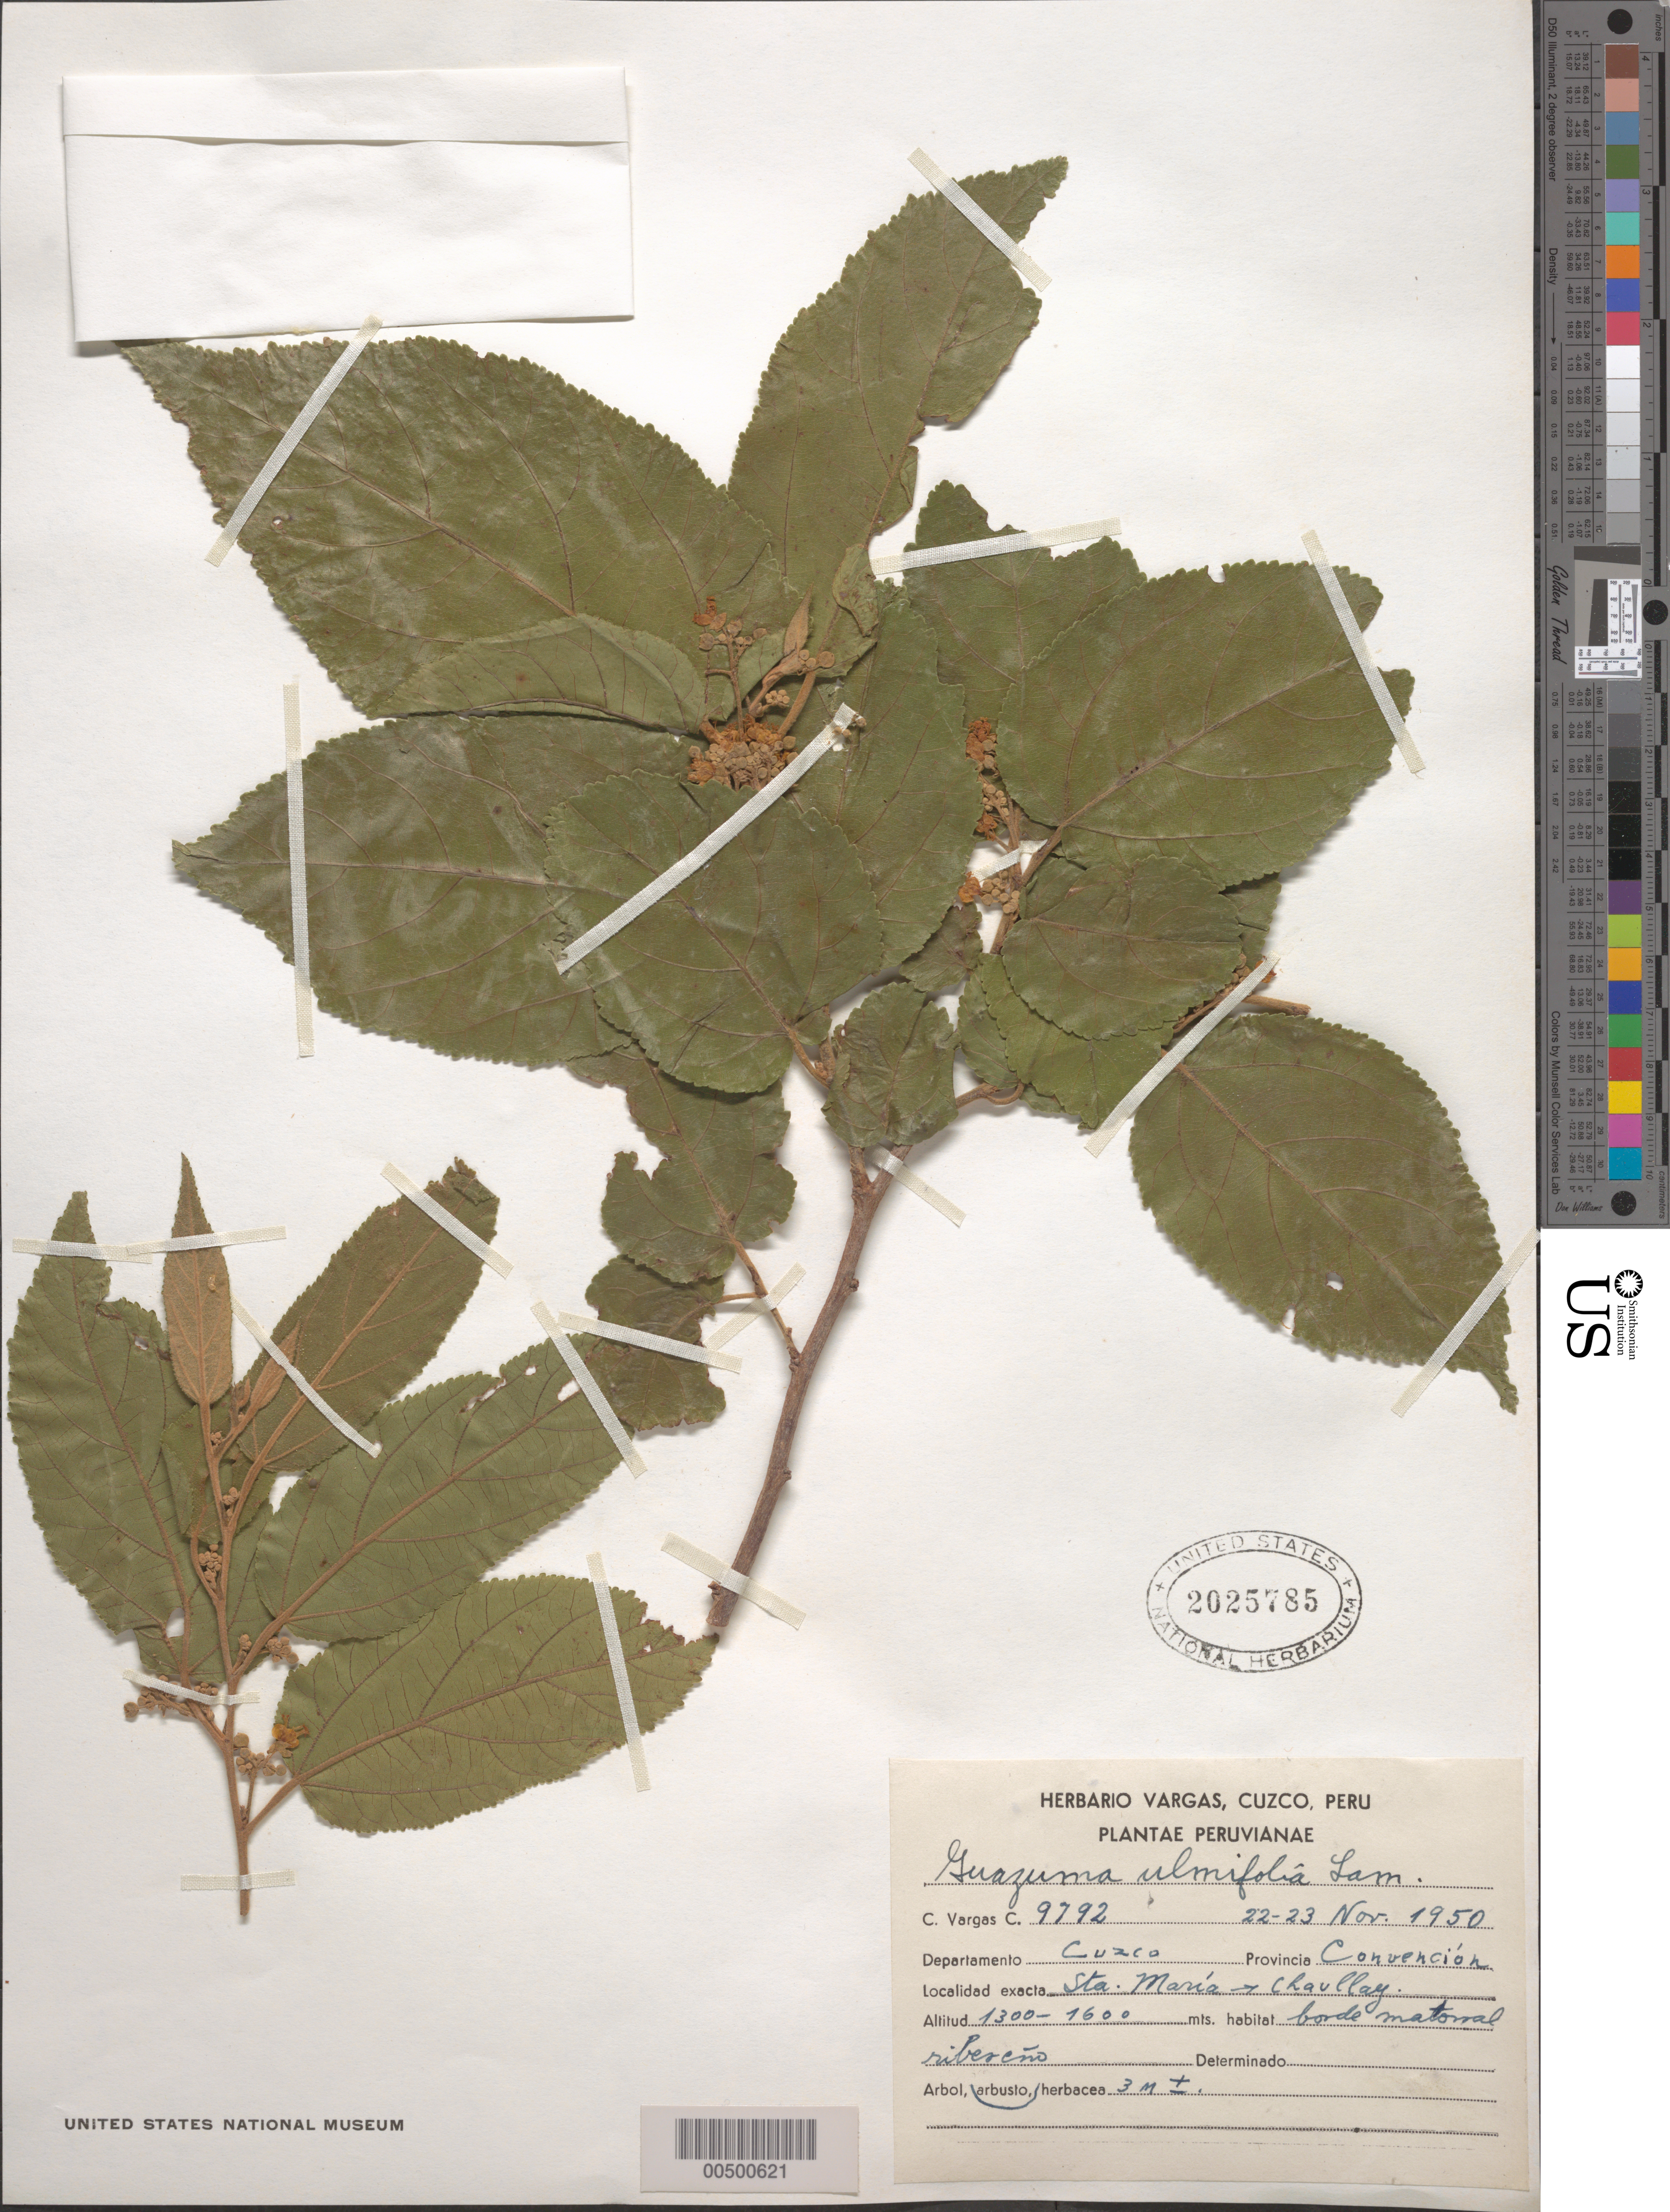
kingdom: Plantae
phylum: Tracheophyta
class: Magnoliopsida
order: Malvales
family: Malvaceae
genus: Guazuma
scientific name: Guazuma ulmifolia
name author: Lam.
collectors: C. Vargas Calderón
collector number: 9792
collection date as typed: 22 Nov 1950 to 23 Nov 1950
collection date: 1950-11-22/1950-11-23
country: Peru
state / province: Cusco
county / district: La Convención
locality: Santa María to Chavllay. (Convención Prov. = La Convención Prov.)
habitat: borde matorral ribereno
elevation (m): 1300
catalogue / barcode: US 2025785